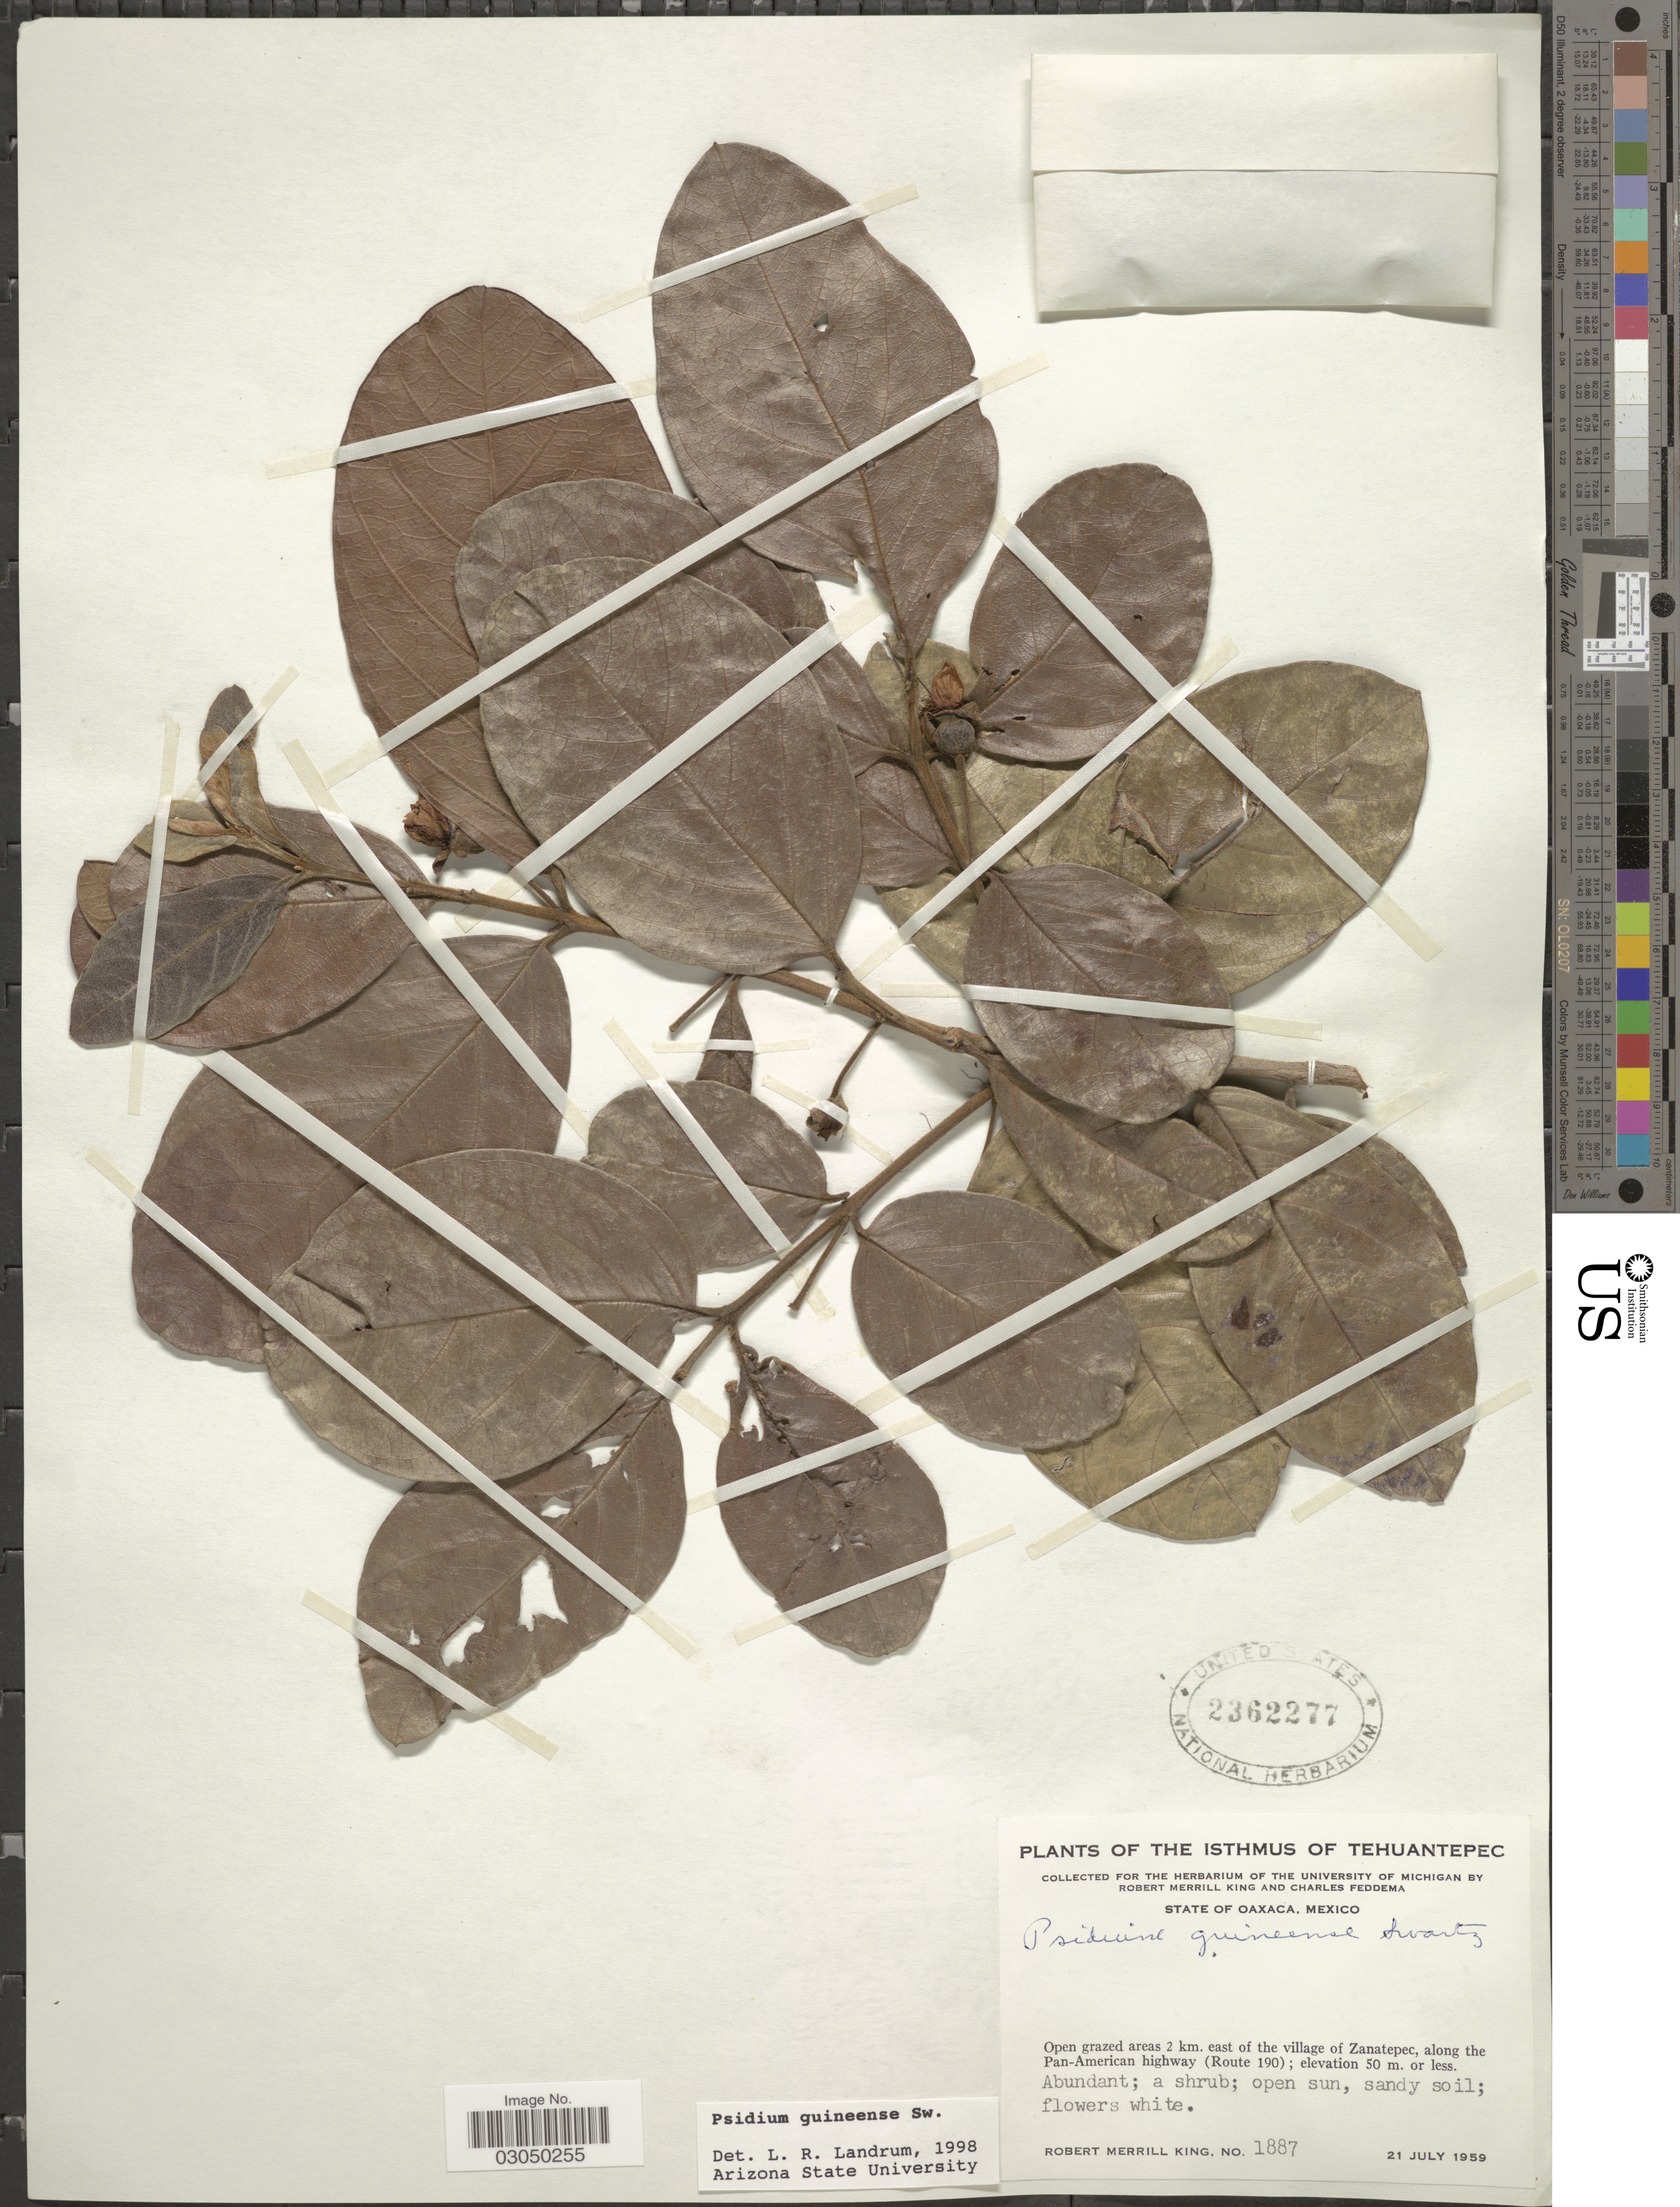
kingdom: Plantae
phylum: Tracheophyta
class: Magnoliopsida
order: Myrtales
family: Myrtaceae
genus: Psidium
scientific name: Psidium guineense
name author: Sw.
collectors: R. M. King & C. Feddema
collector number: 1887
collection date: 1959-07-21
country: Mexico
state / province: Oaxaca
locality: Isthmus of Tehuantepec. State of Oaxaca. Open grazed areas 2 km. east of the village of Zanatepec, along the Pan-American highway (Route 190).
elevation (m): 50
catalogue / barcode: US 2362277